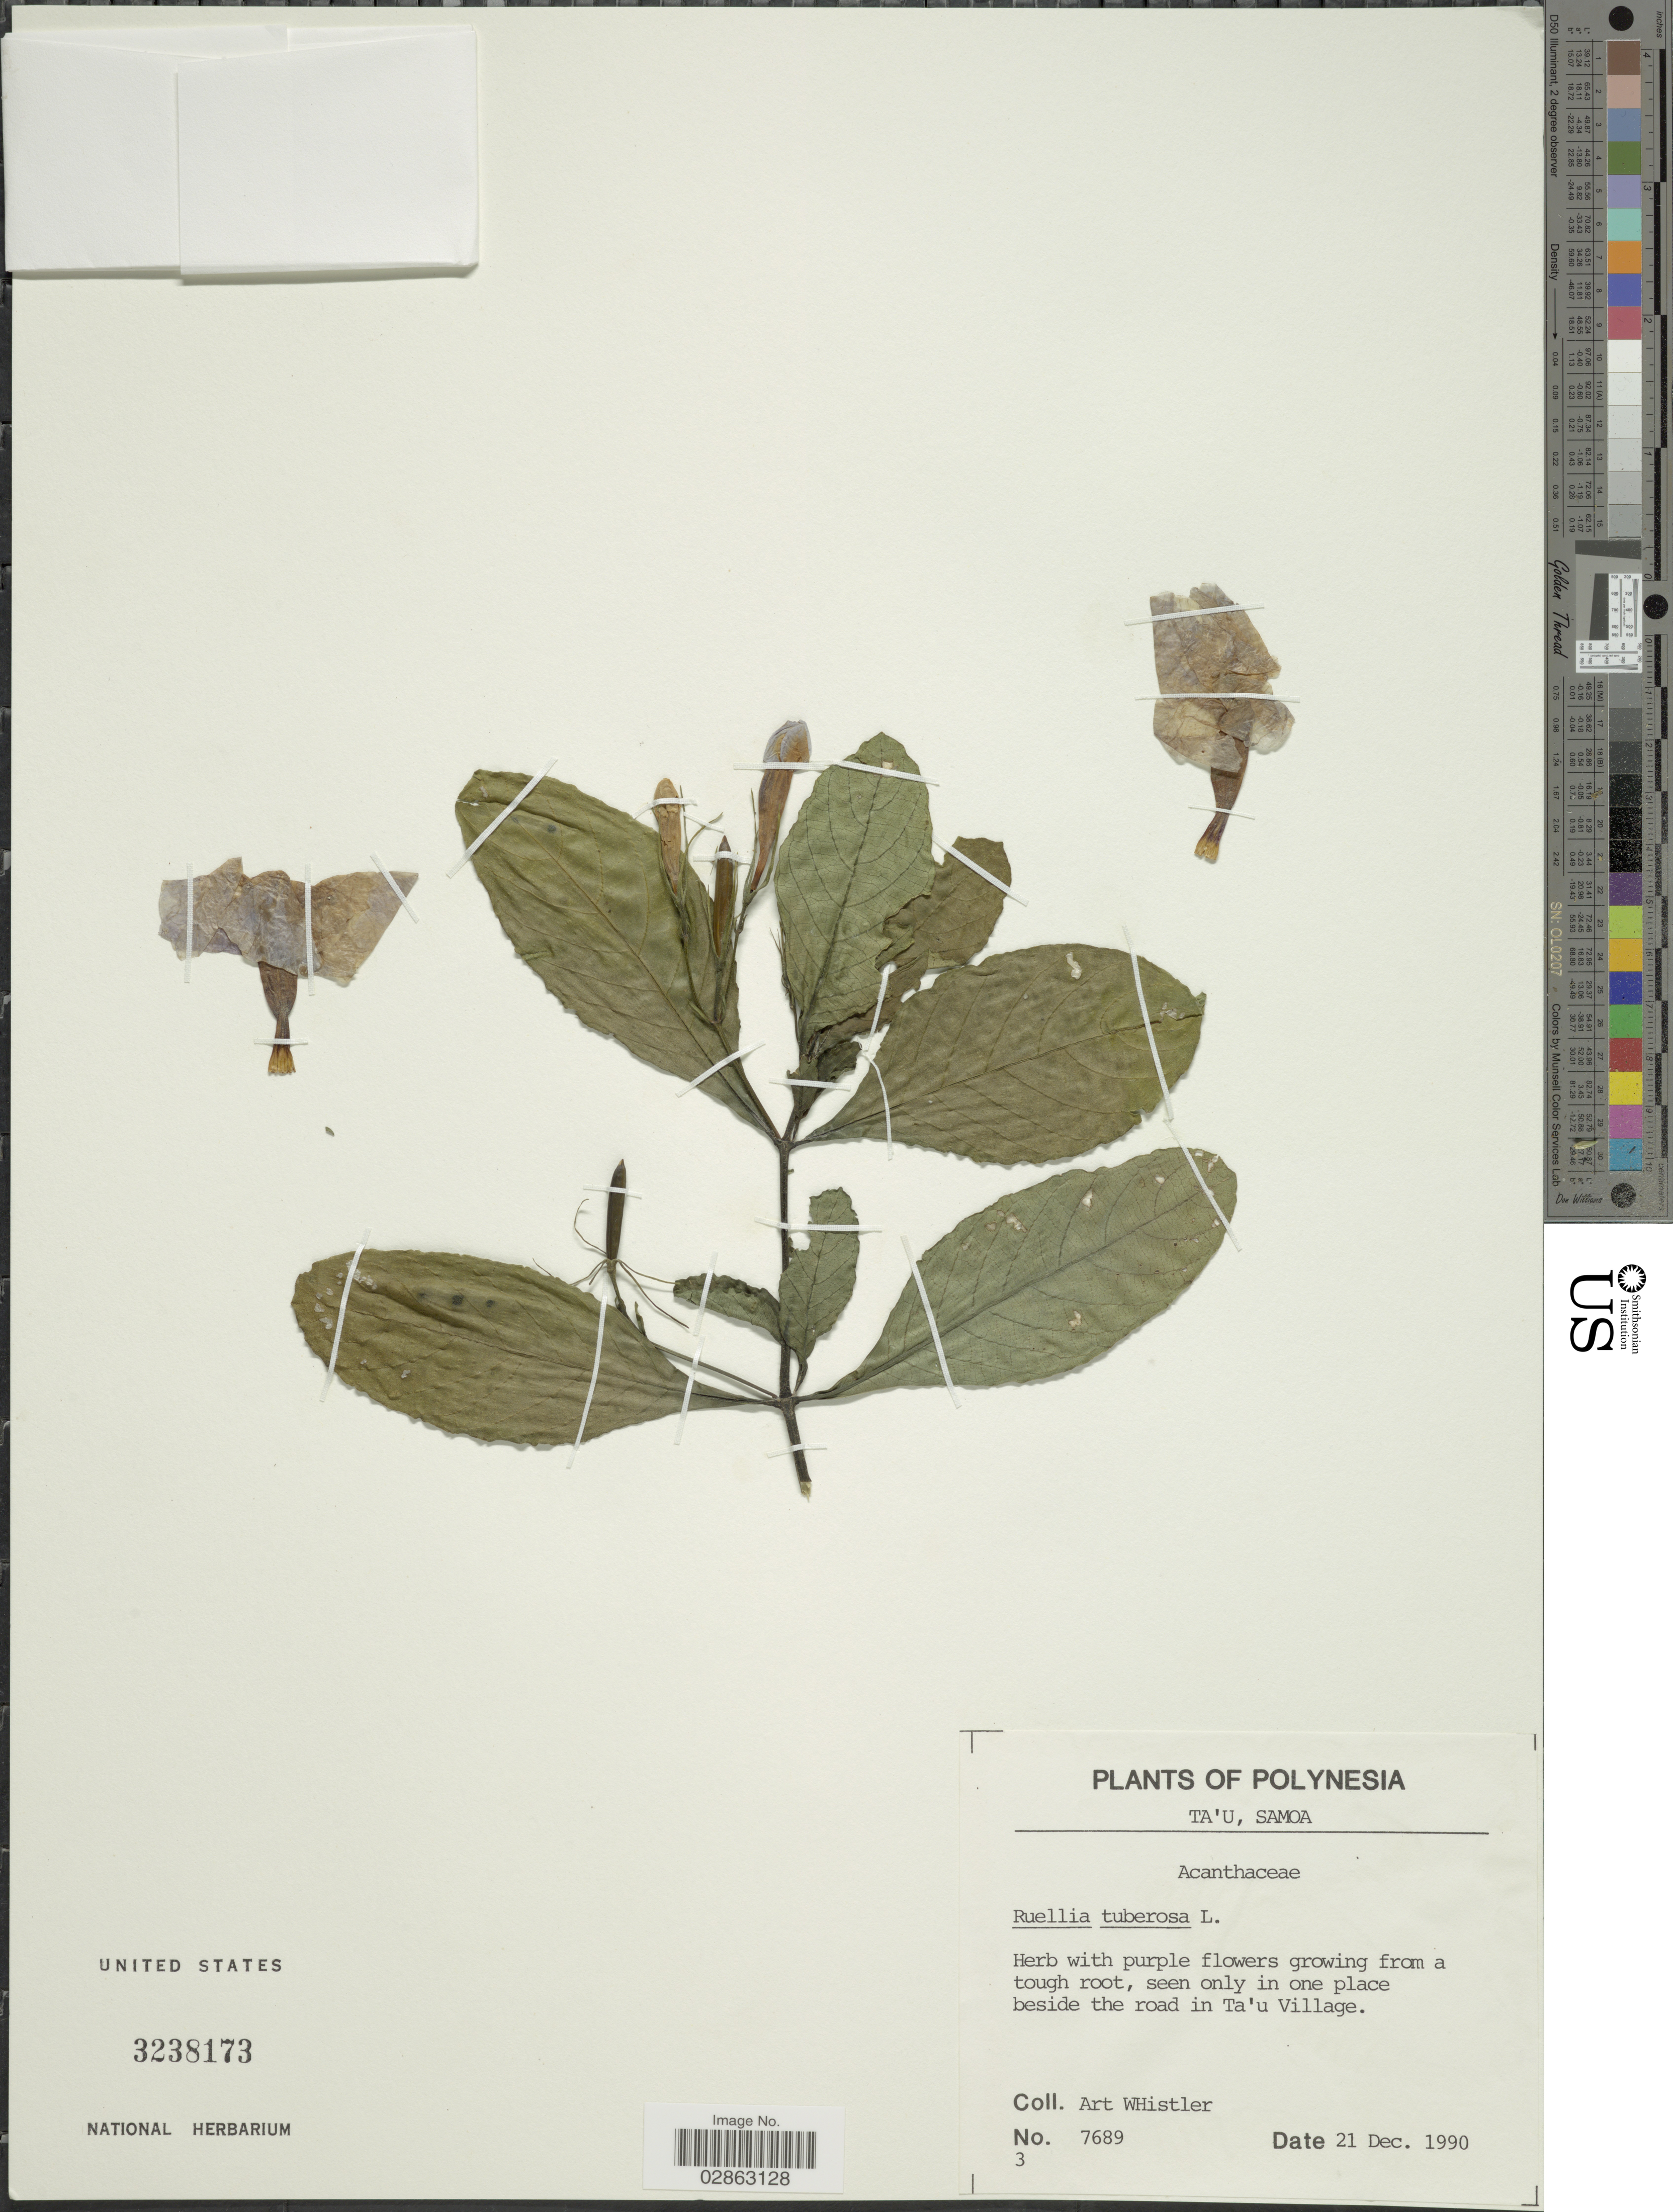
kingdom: Plantae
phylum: Tracheophyta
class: Magnoliopsida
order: Lamiales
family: Acanthaceae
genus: Ruellia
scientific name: Ruellia tuberosa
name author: L.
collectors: A. Whistler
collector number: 7689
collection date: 1990-12-21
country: American Samoa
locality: Polynesia. Ta'u, Samoa. Beside the road in Ta'u Village.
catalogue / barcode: US 3238173